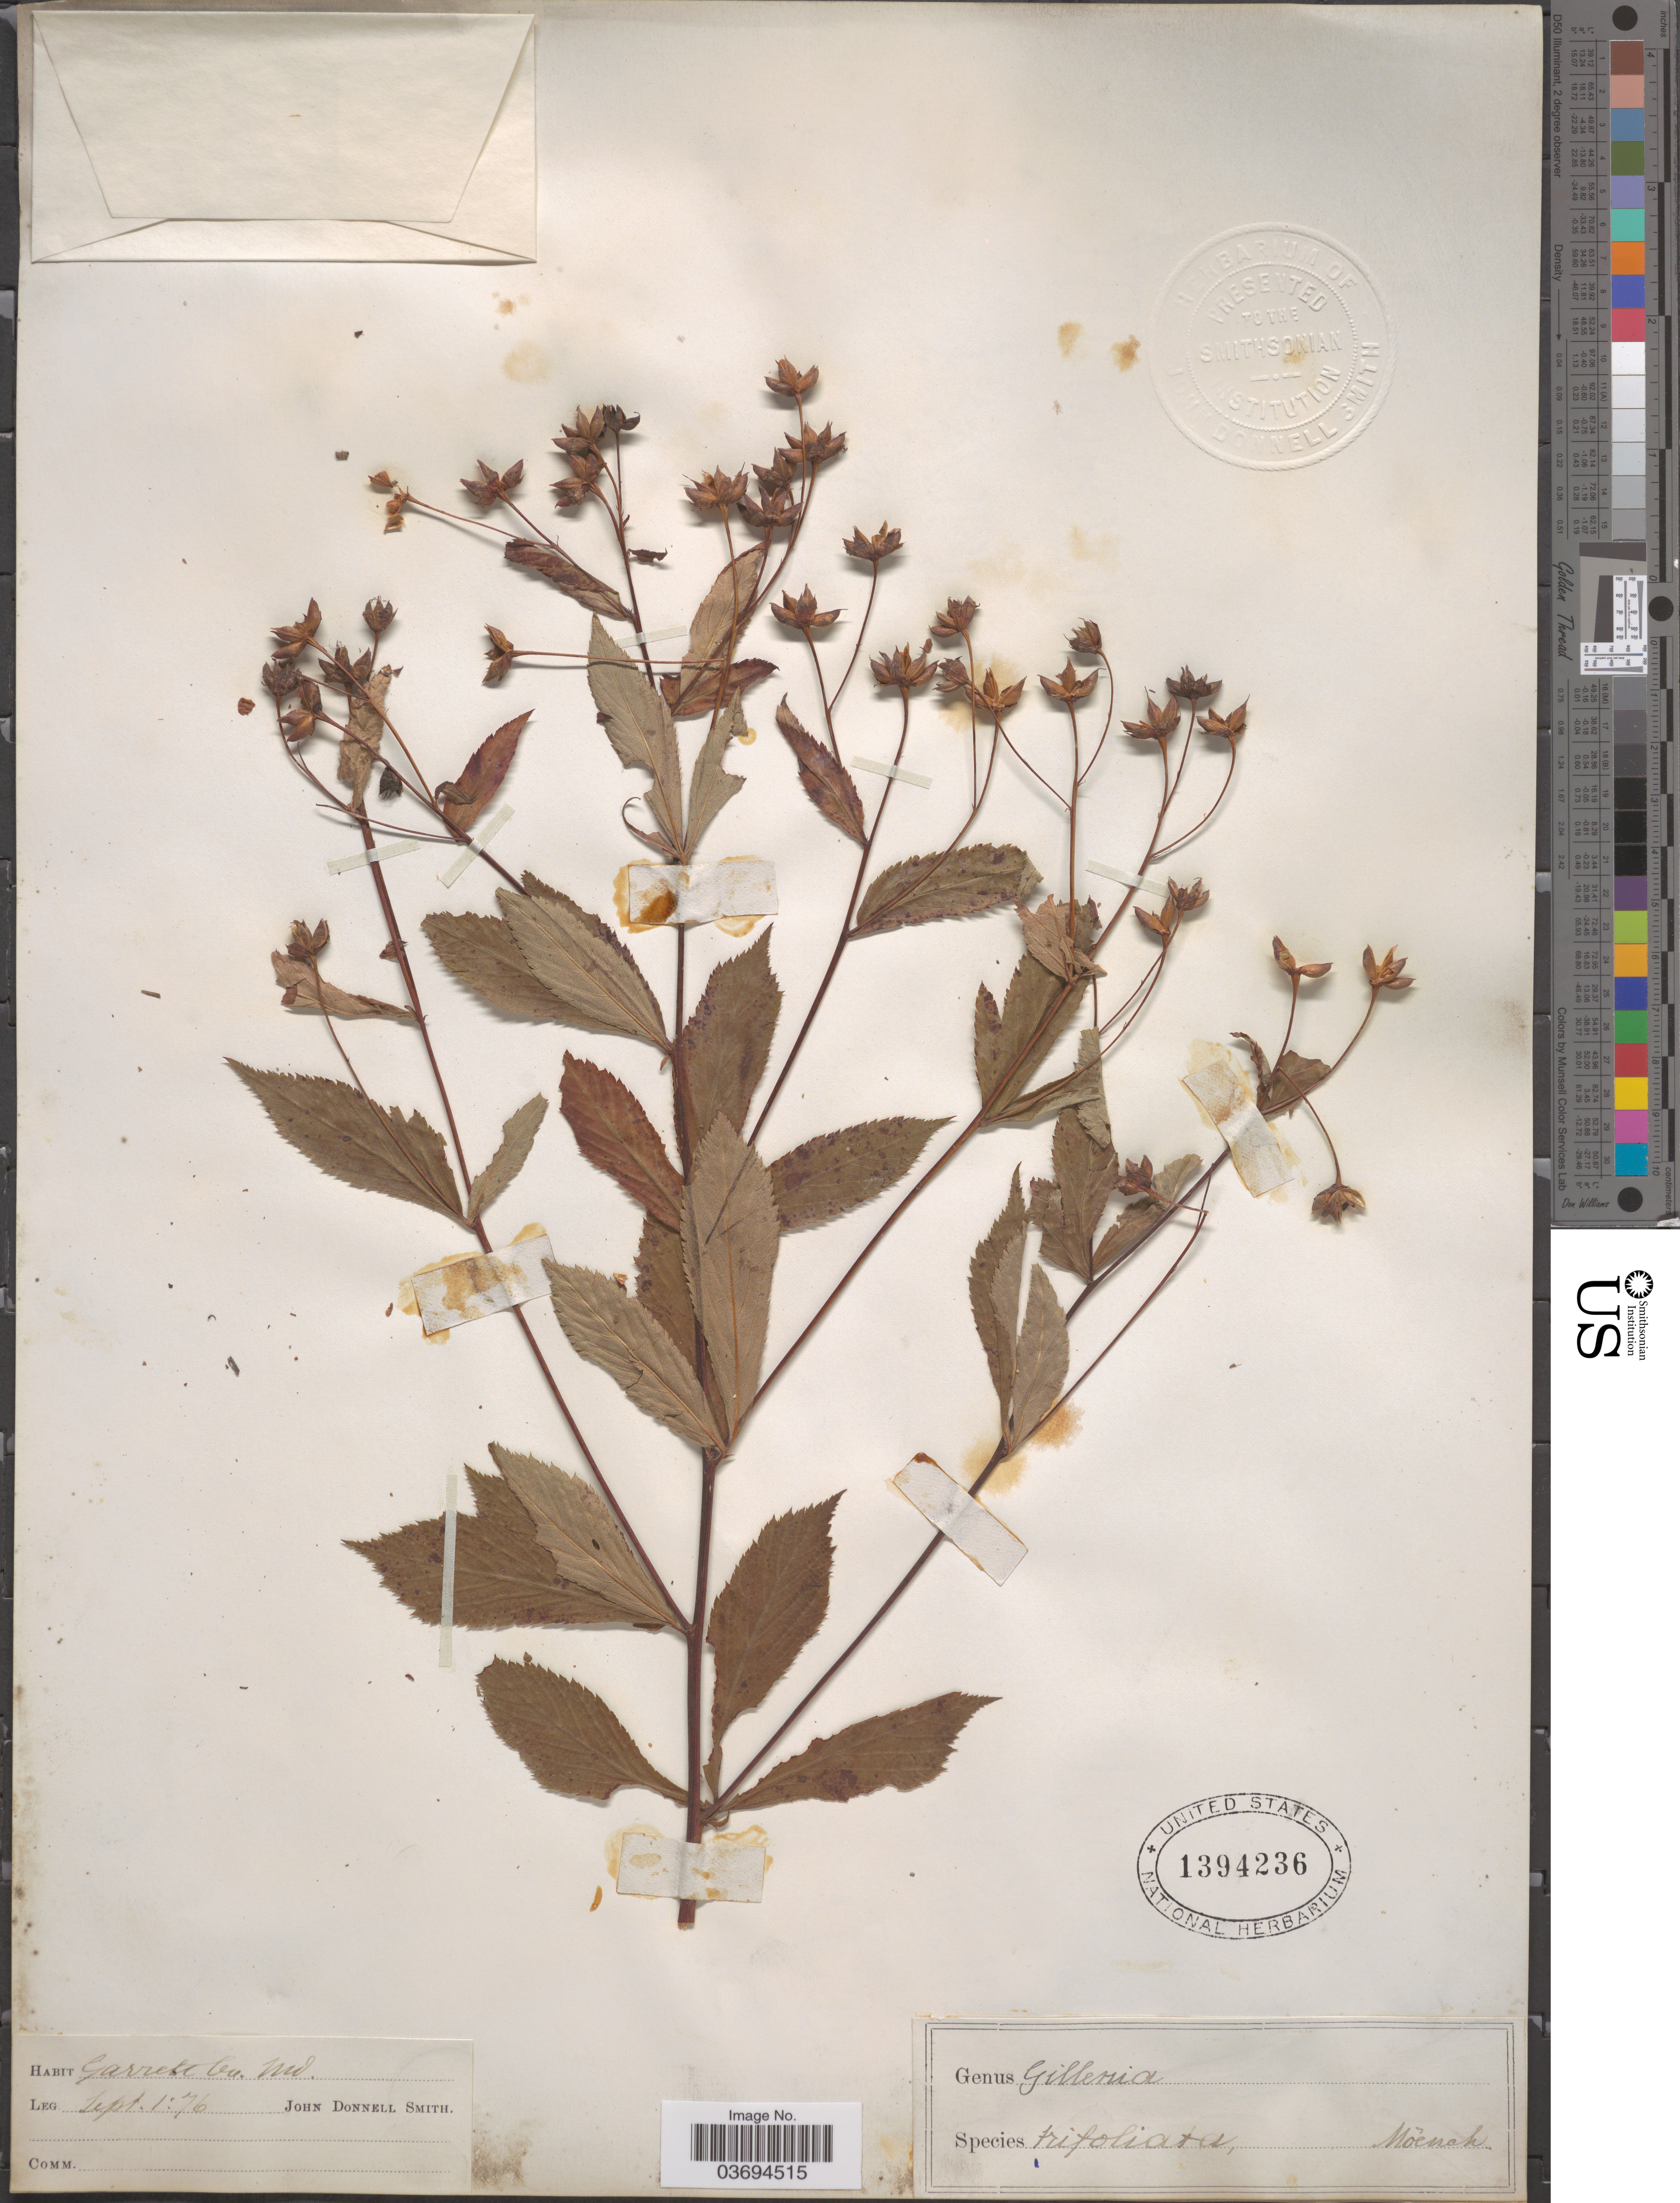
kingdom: Plantae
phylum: Tracheophyta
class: Magnoliopsida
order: Rosales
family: Rosaceae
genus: Gillenia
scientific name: Gillenia trifoliata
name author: (L.) Moench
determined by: Strong, Mark T., (BOT), Smithsonian Institution - National Museum of Natural History (UNITED STATES)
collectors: J. Donnell Smith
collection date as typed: Transcribed d/m/y: 1/9/76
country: United States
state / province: Maryland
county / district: Garrett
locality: Garrett Co.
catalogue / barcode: US 1394236